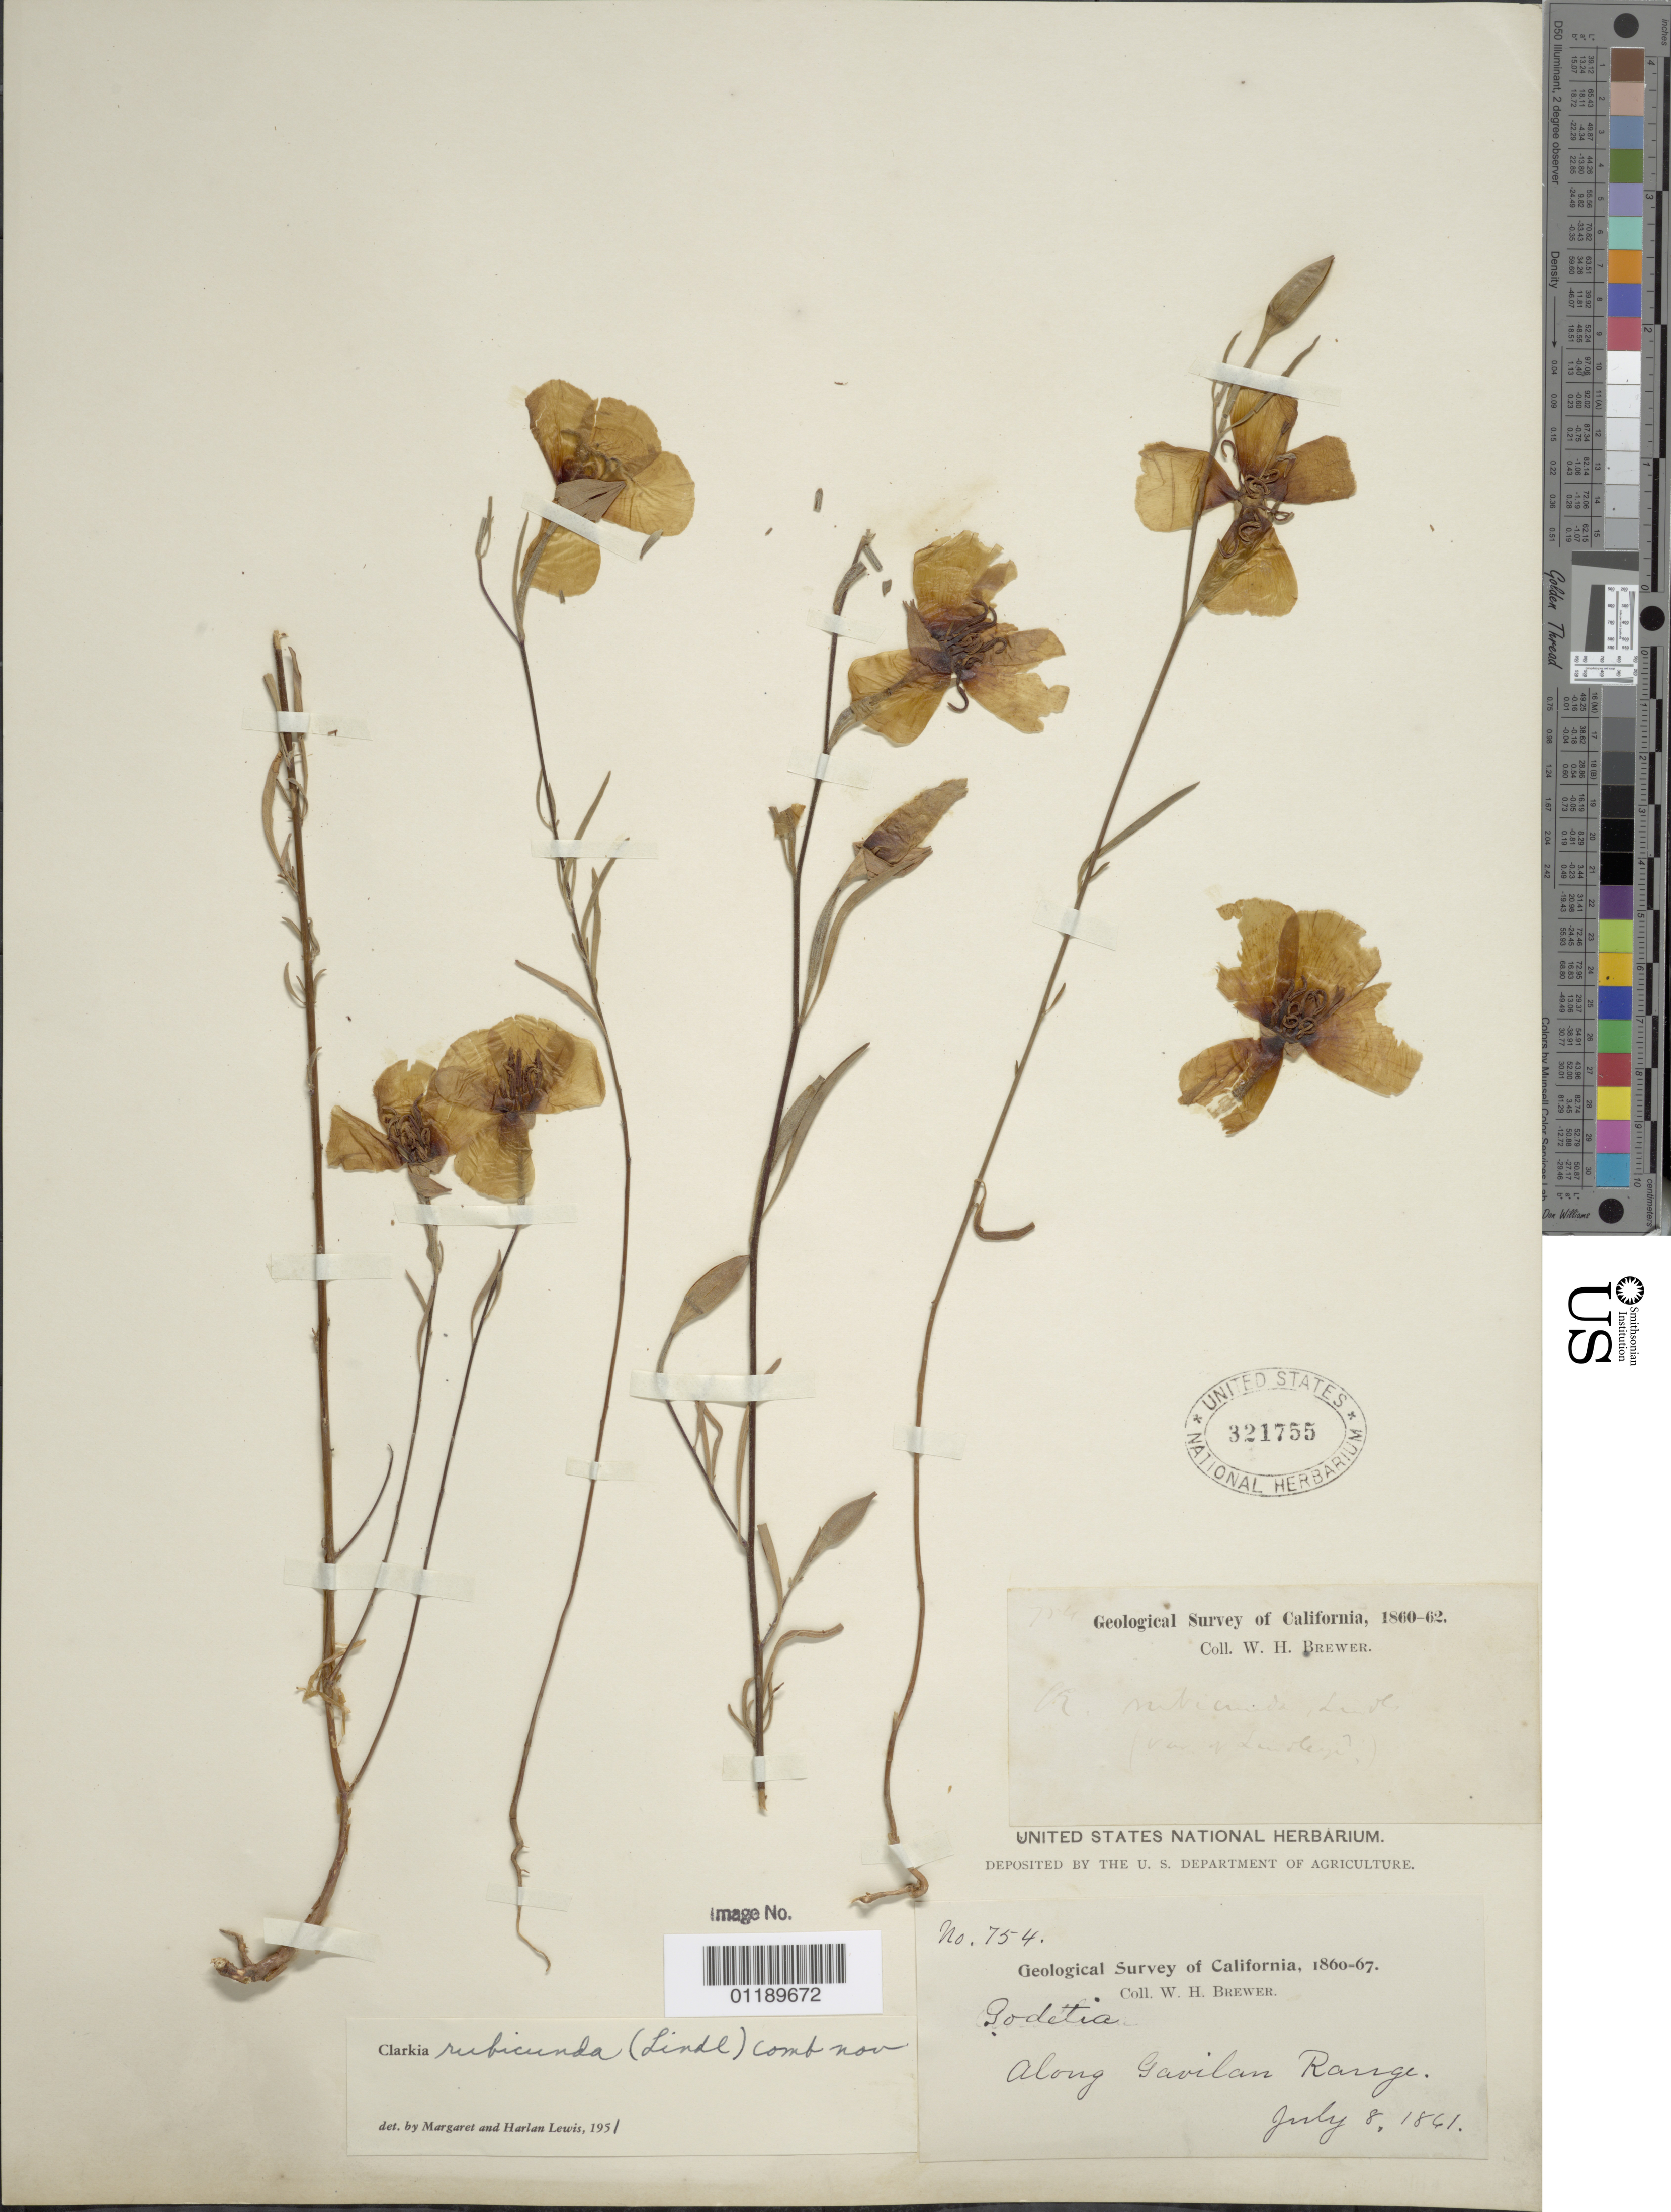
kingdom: Plantae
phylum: Tracheophyta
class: Magnoliopsida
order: Myrtales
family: Onagraceae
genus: Clarkia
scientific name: Clarkia rubicunda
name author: (Lindl.) F. H. Lewis & M.R. Lewis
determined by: Lewis, --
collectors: W. H. Brewer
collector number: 754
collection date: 1861-07-08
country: United States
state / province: California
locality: along Gabian [Gavian] Range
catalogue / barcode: US 321755